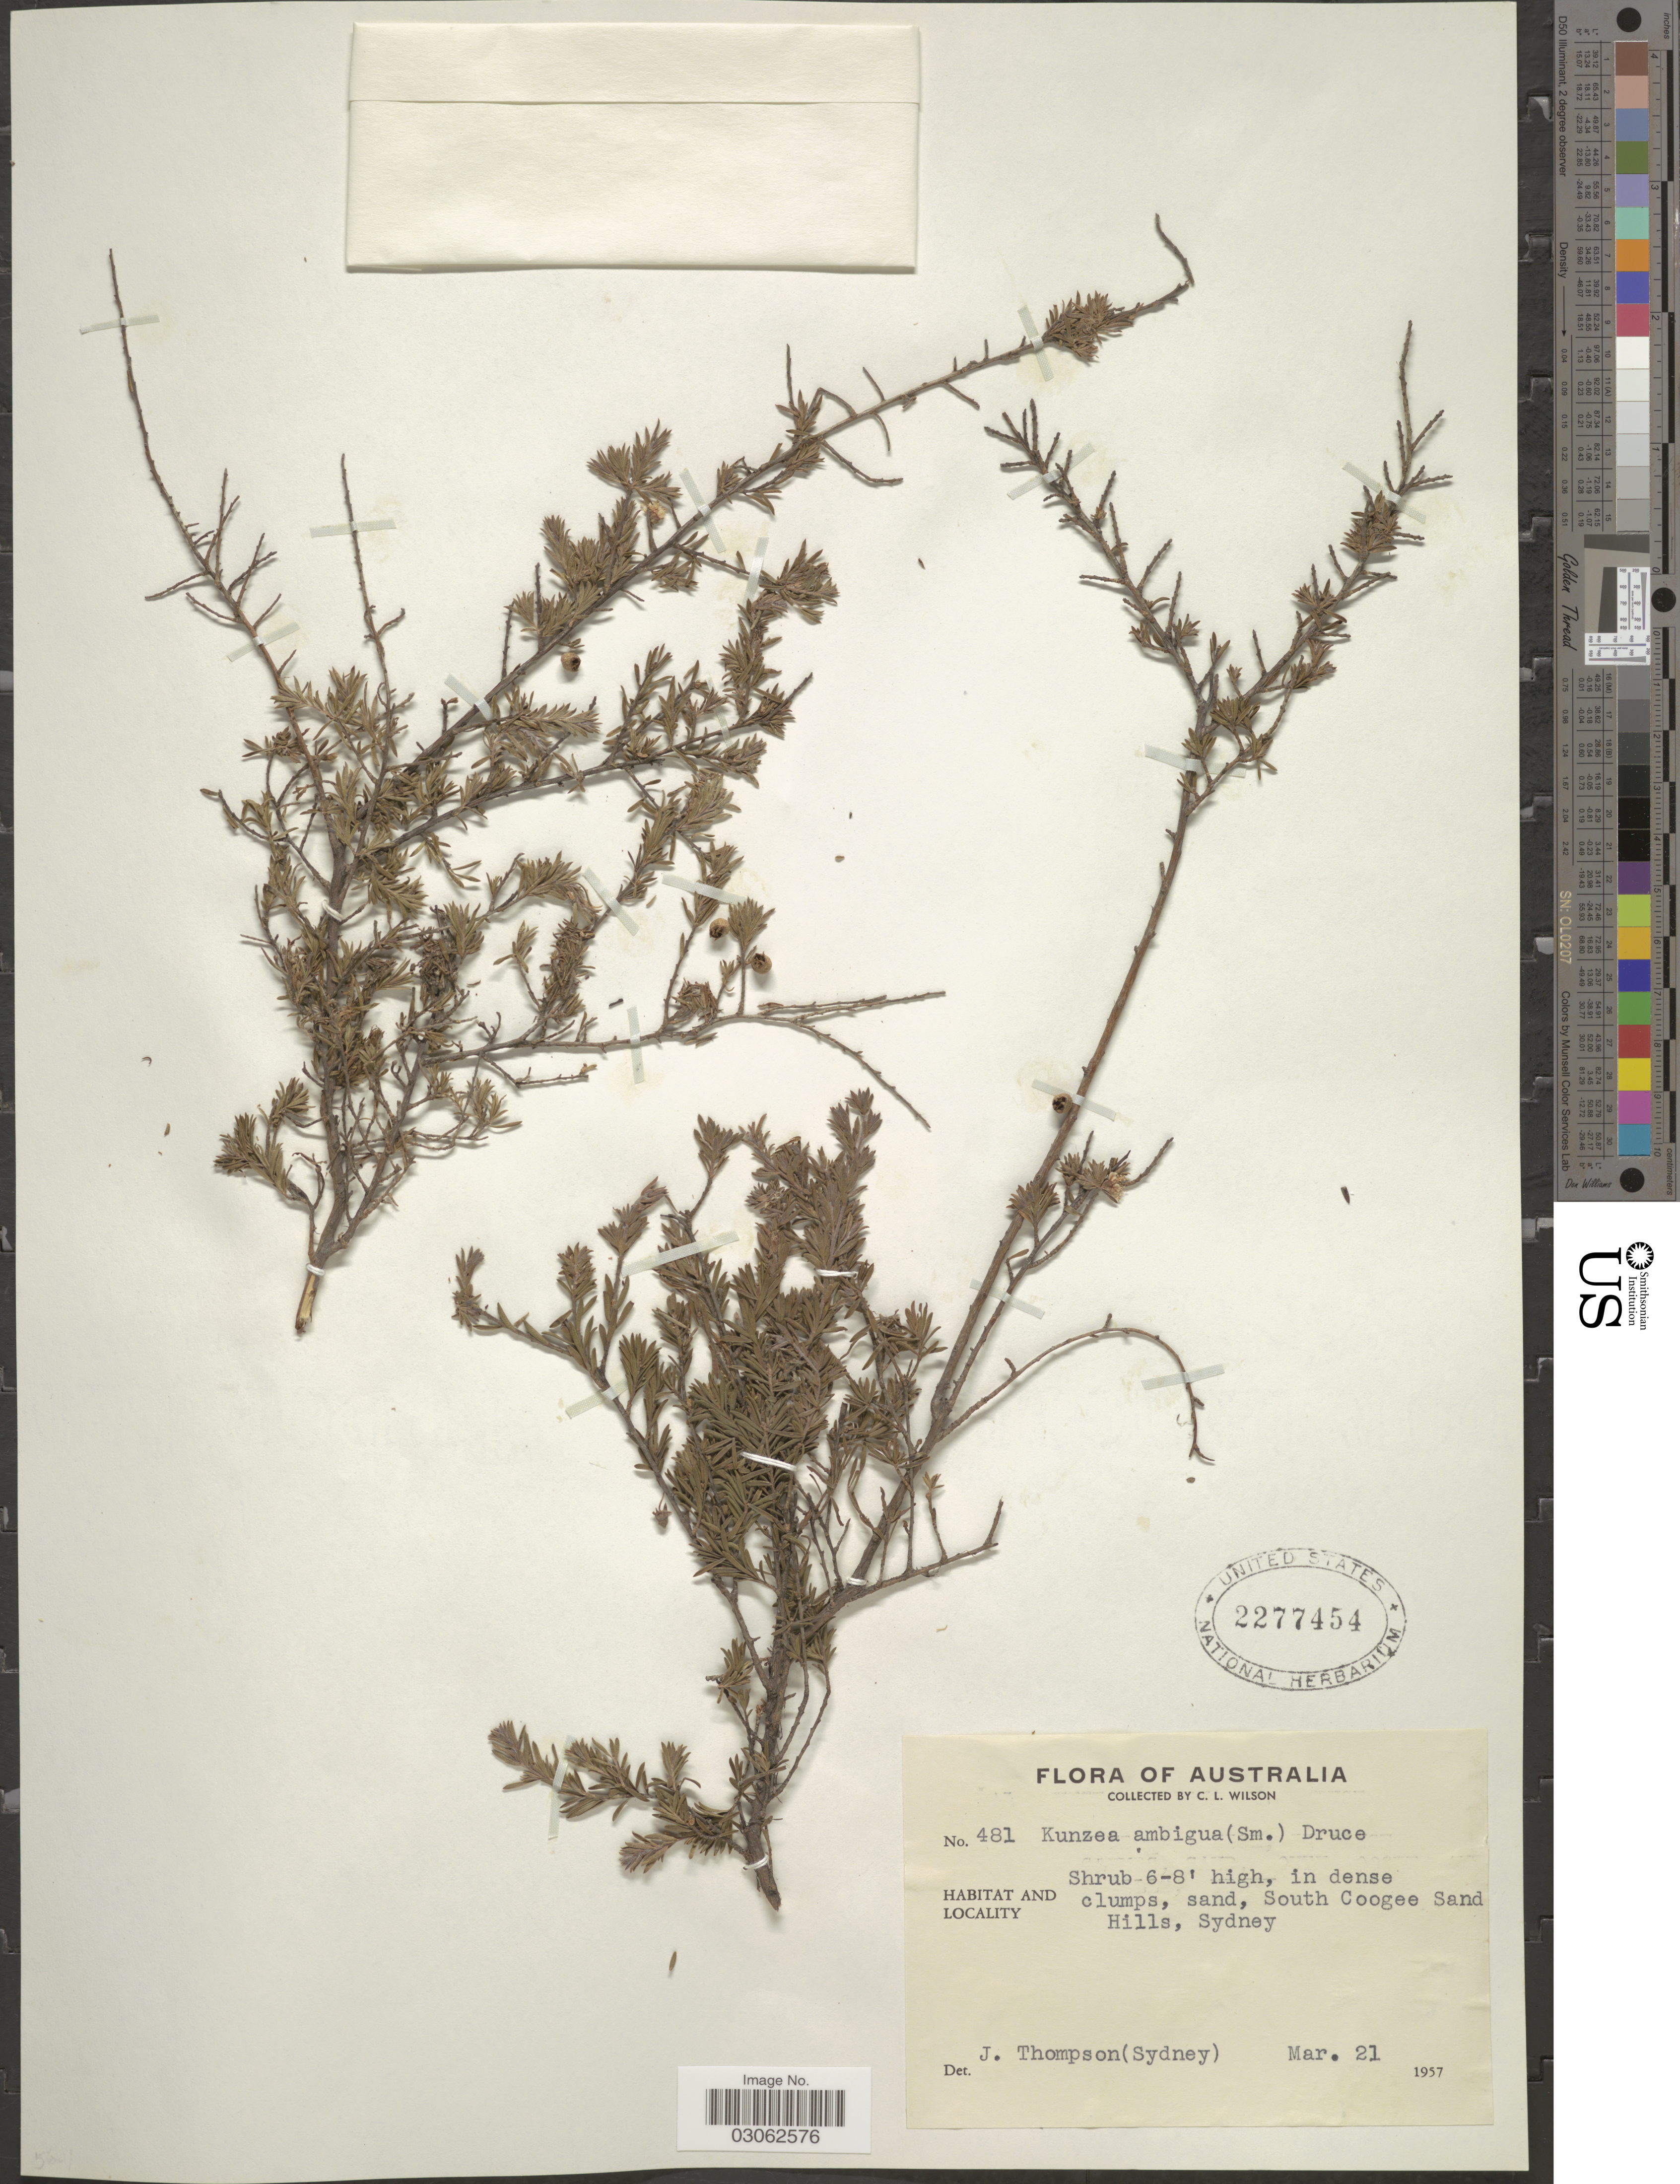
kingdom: Plantae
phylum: Tracheophyta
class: Magnoliopsida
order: Myrtales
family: Myrtaceae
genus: Kunzea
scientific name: Kunzea ambigua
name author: (Sm.) Druce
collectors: C. L. Wilson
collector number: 481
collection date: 1957-05-21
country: Australia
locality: South Coogee Sand Hills, Sydney.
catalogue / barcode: US 2277454